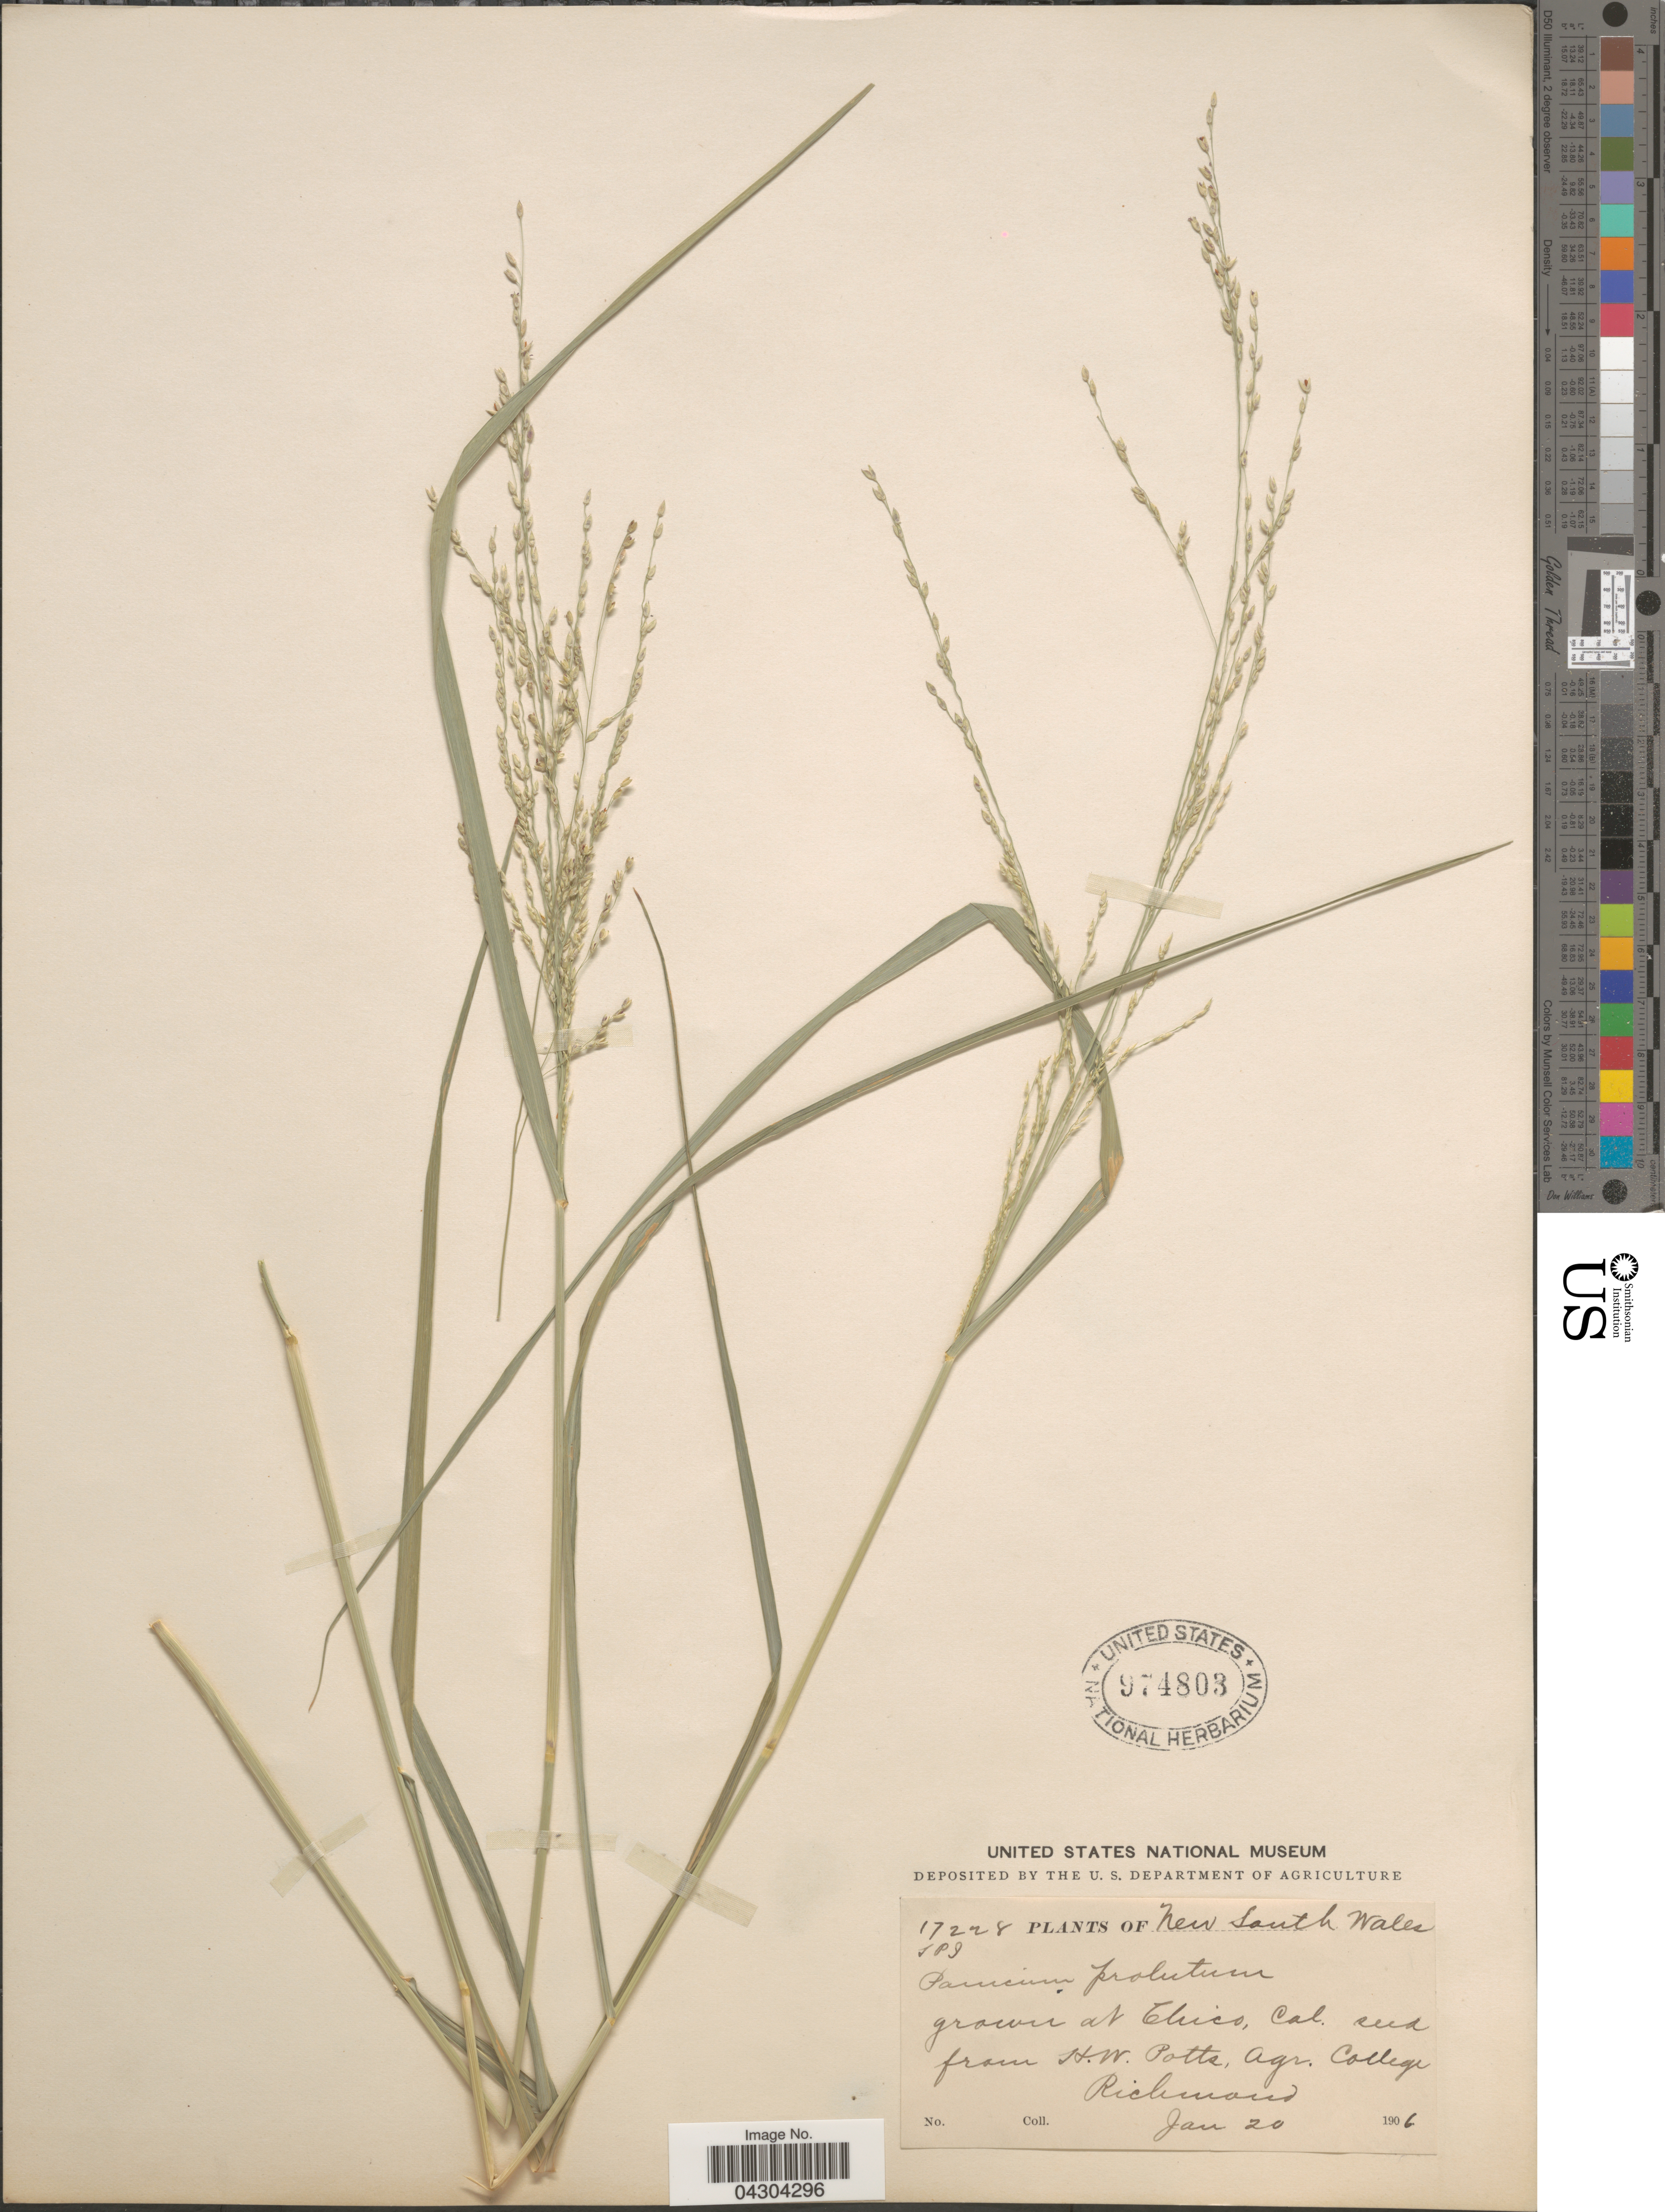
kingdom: Plantae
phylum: Tracheophyta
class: Liliopsida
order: Poales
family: Poaceae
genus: Panicum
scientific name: Panicum coloratum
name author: L.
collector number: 17228SPI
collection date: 1906-01-20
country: United States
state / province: California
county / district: Butte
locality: Grown at Chico.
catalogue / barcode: US 974803